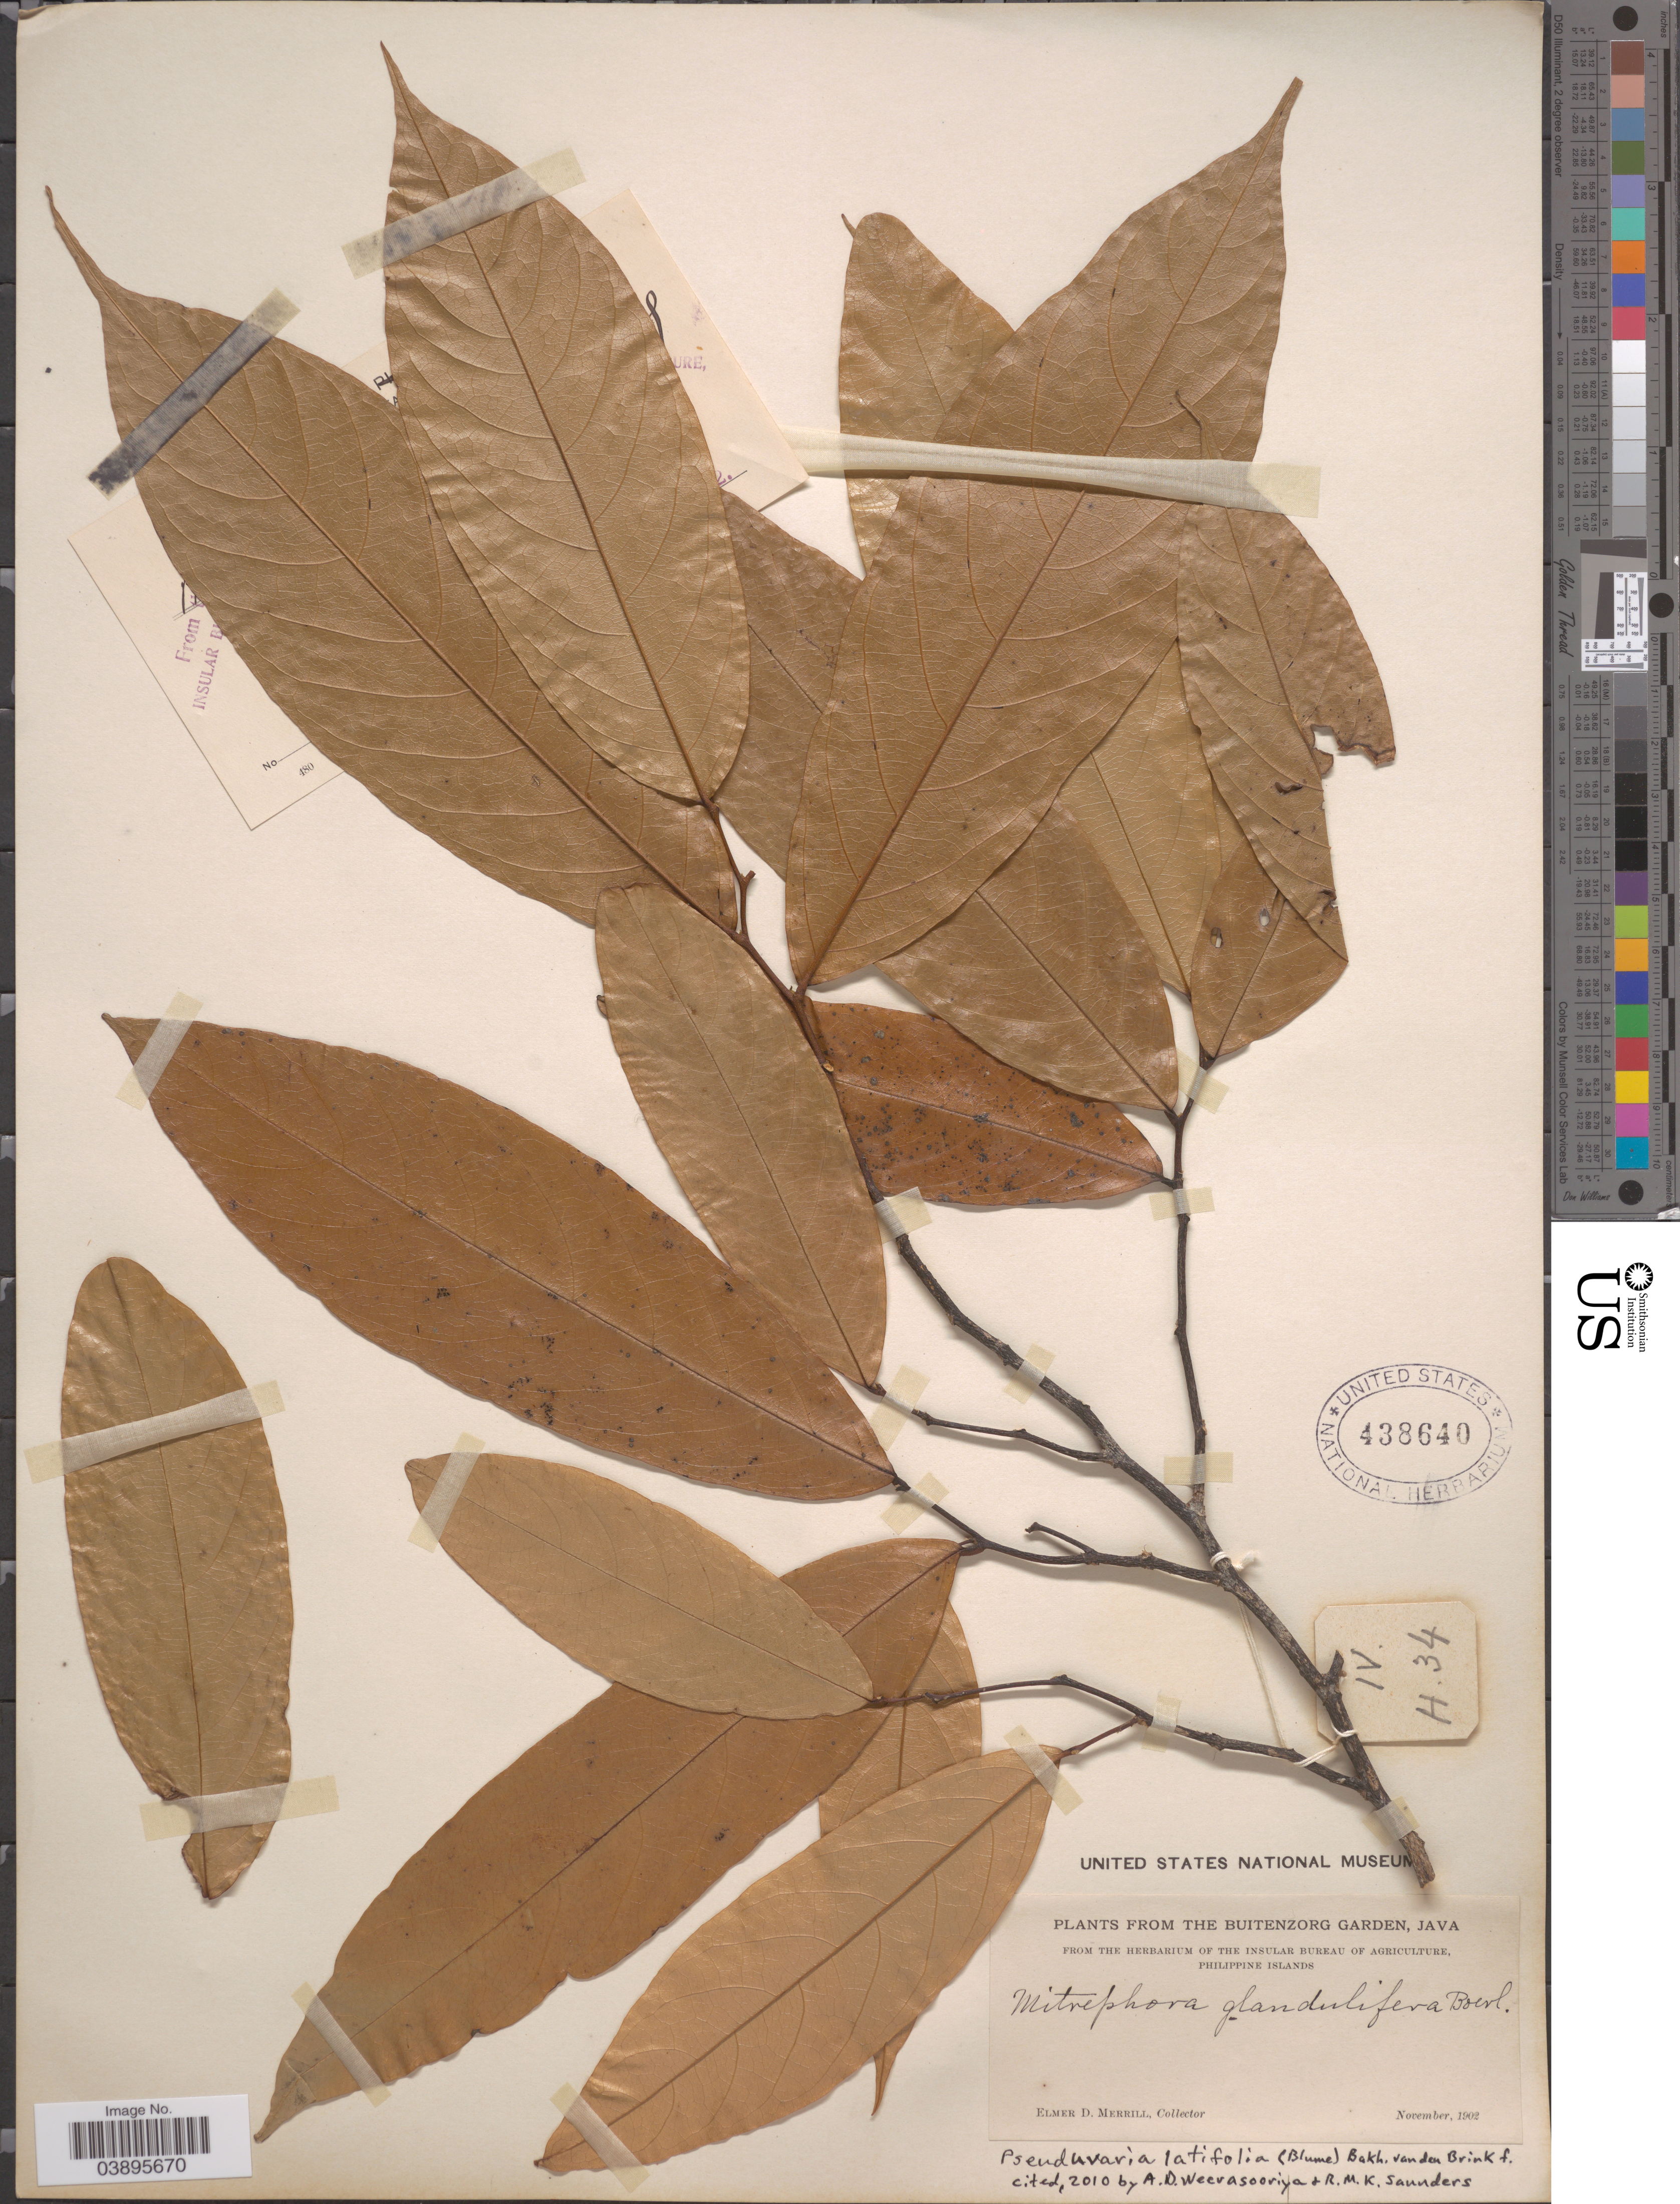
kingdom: Plantae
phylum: Tracheophyta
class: Magnoliopsida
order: Magnoliales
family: Annonaceae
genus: Pseuduvaria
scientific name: Pseuduvaria latifolia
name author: (Blume) Bakh. f.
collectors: E. D. Merrill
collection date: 1902-11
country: Indonesia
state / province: Java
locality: The Buitenzorg Garden.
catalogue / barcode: US 438640